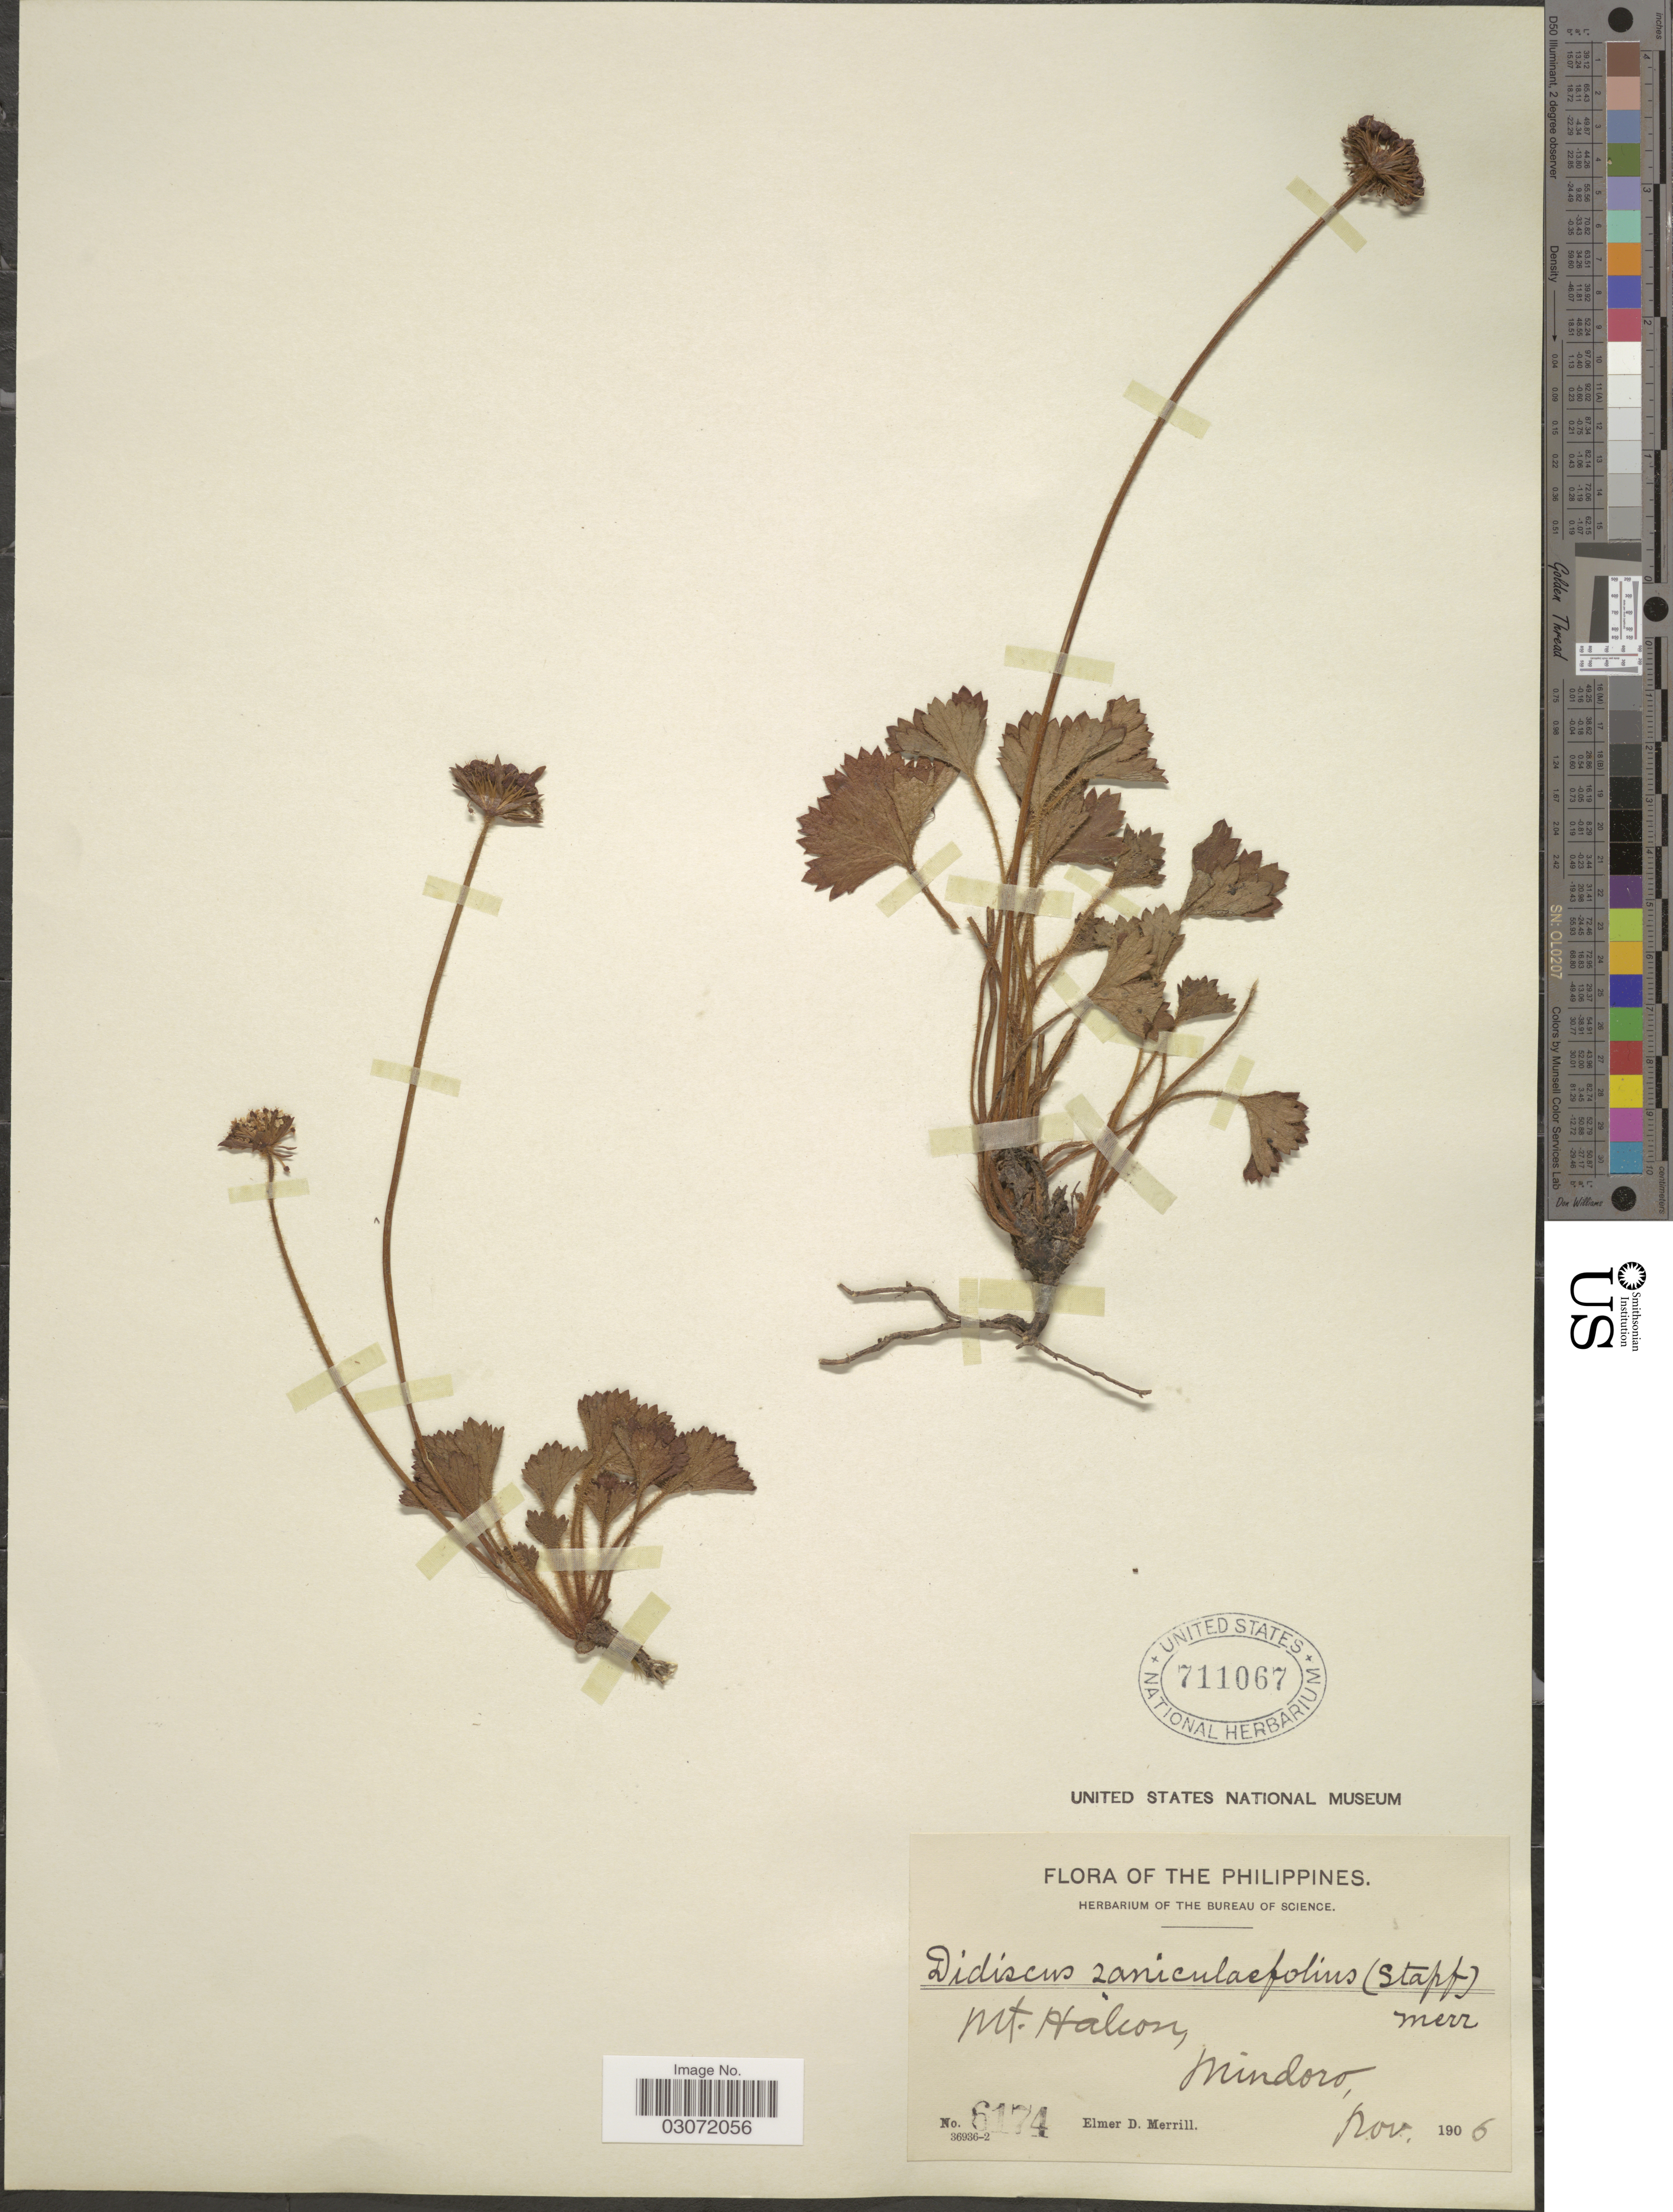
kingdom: Plantae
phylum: Tracheophyta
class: Magnoliopsida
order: Apiales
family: Araliaceae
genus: Didiscus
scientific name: Didiscus saniculifolius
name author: (Stapf) Merr.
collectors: E. D. Merrill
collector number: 6174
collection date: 1906-11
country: Philippines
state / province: Mimaropa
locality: Mt. Halion, Mindoro.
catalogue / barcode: US 711067